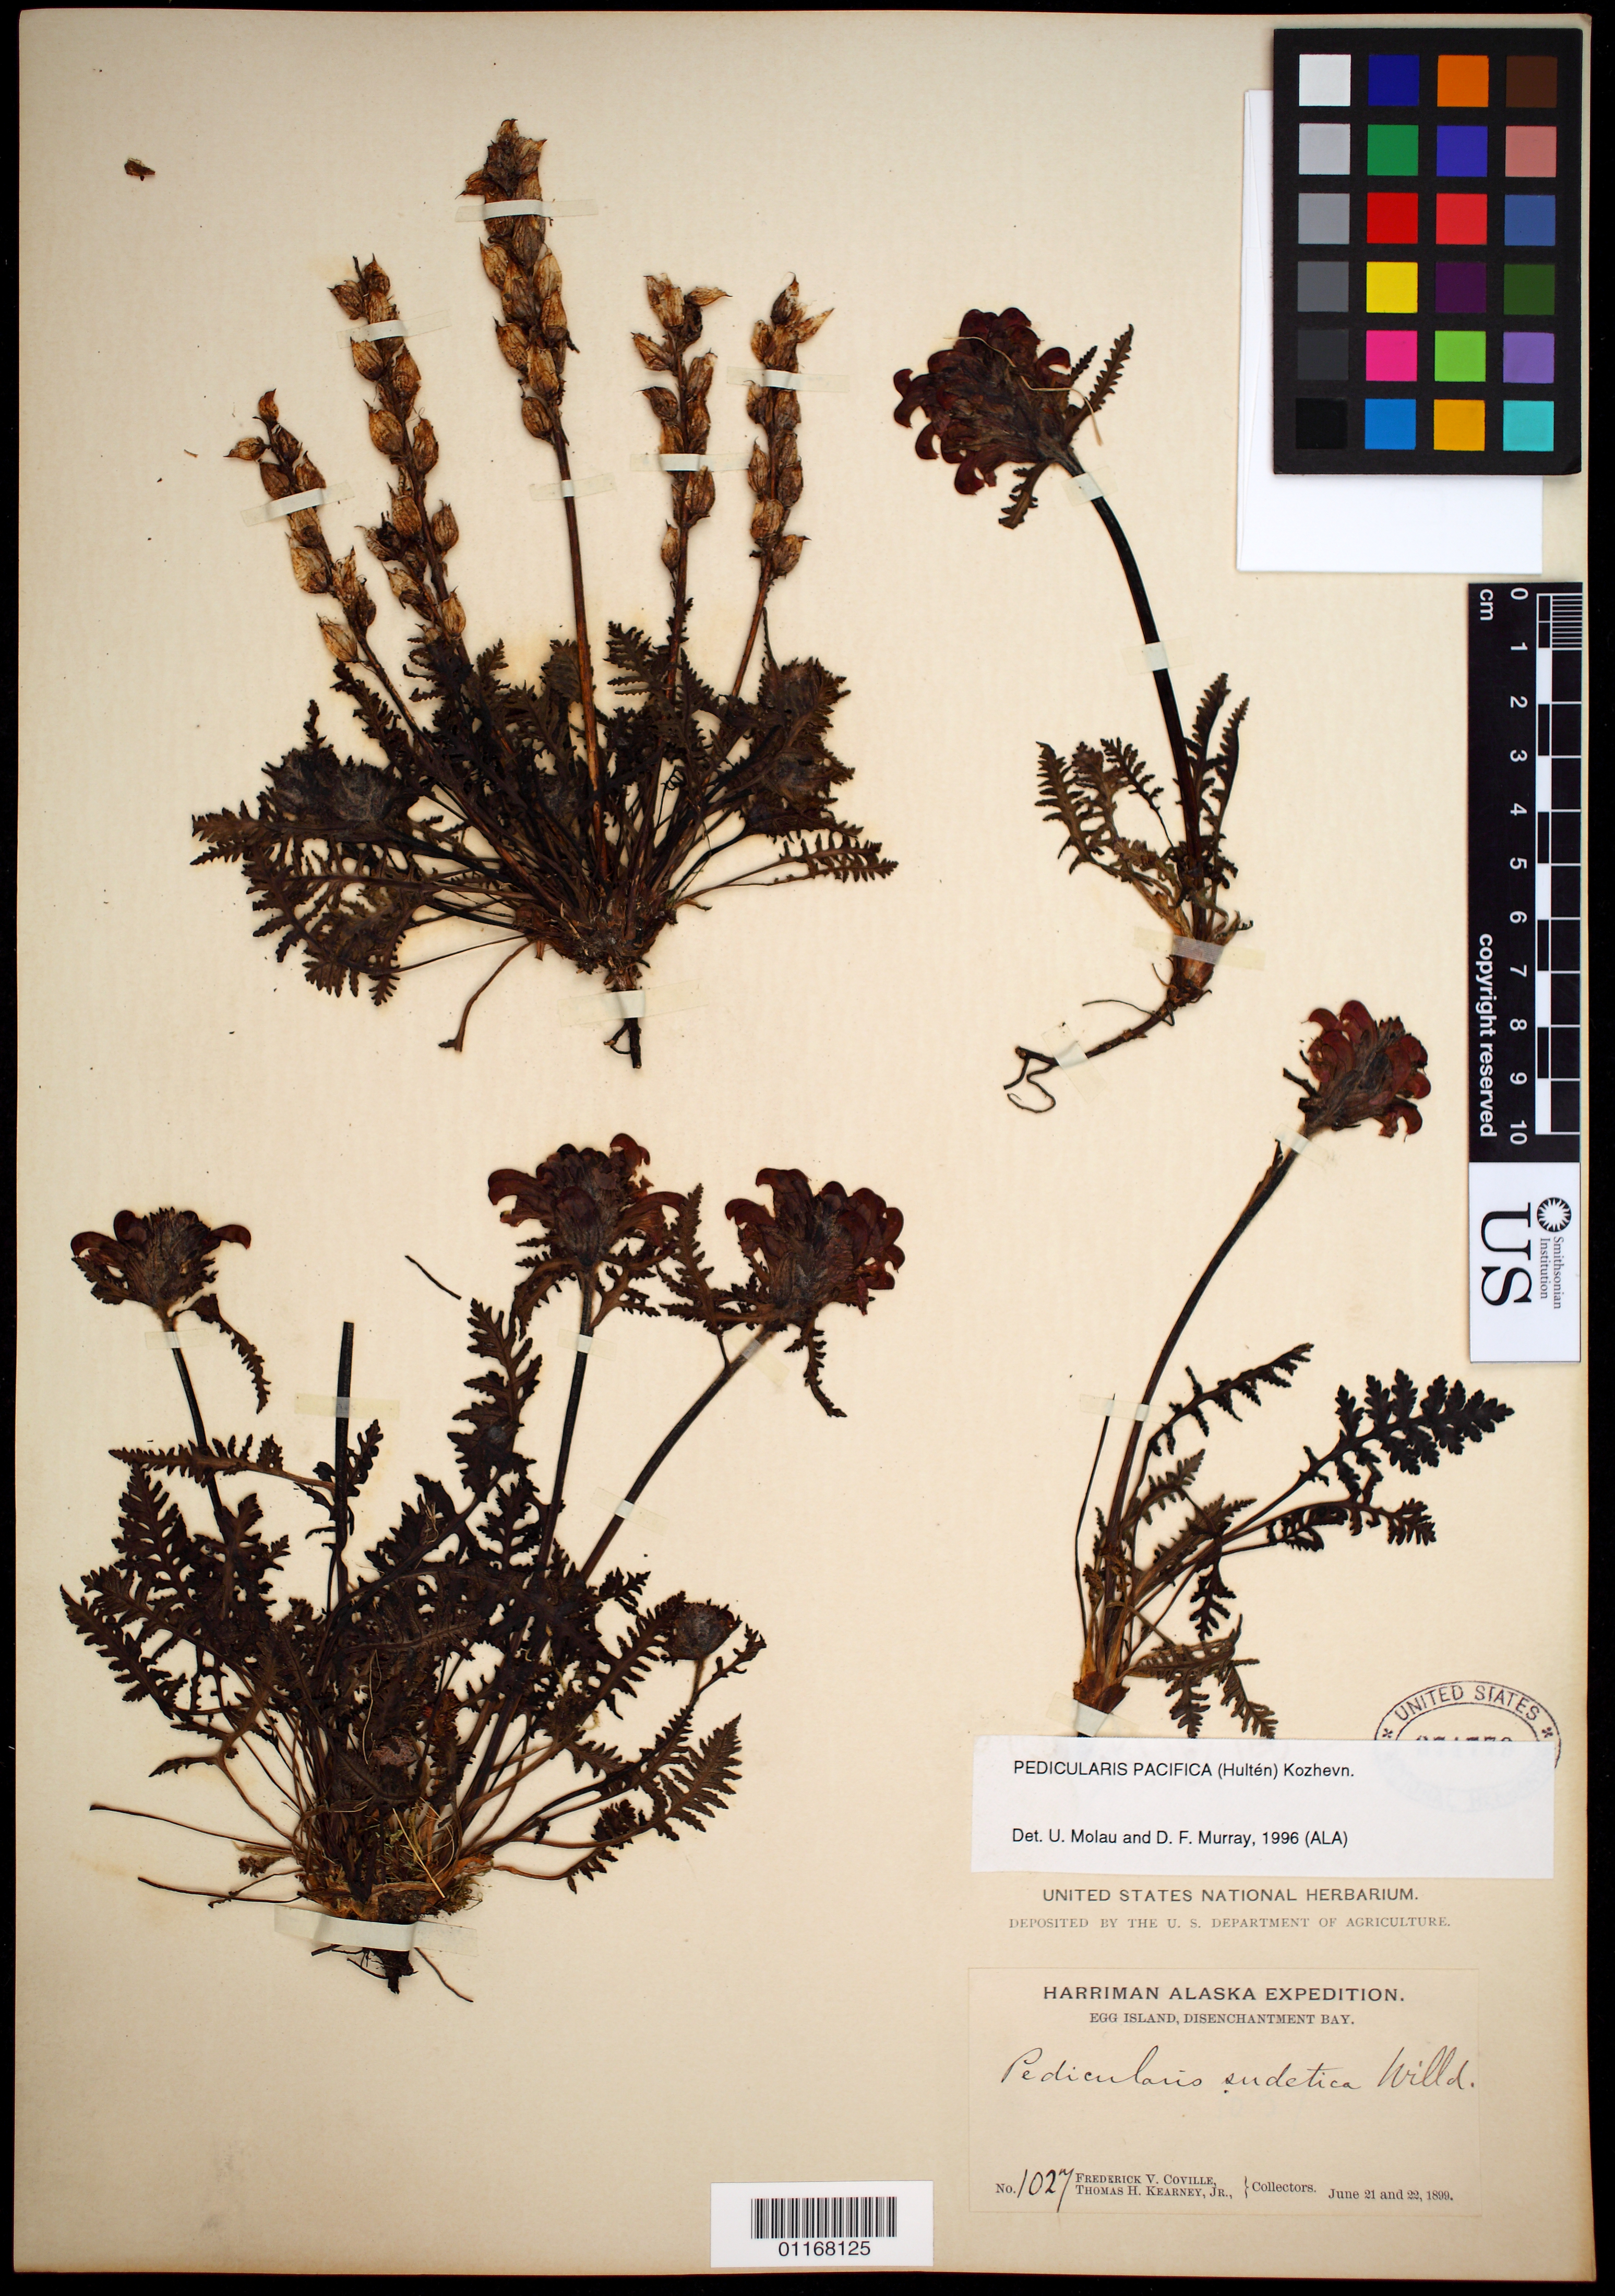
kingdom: Plantae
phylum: Tracheophyta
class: Magnoliopsida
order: Lamiales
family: Orobanchaceae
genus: Pedicularis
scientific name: Pedicularis pacifica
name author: (Hultén) Kozhevn.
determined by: Murray, D. F.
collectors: F. V. Coville & T. H. Kearney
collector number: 1027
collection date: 1899-06-21,1899-06-22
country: United States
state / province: Alaska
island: Egg Island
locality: Egg Island, Disenchantment Bay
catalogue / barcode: US 374779